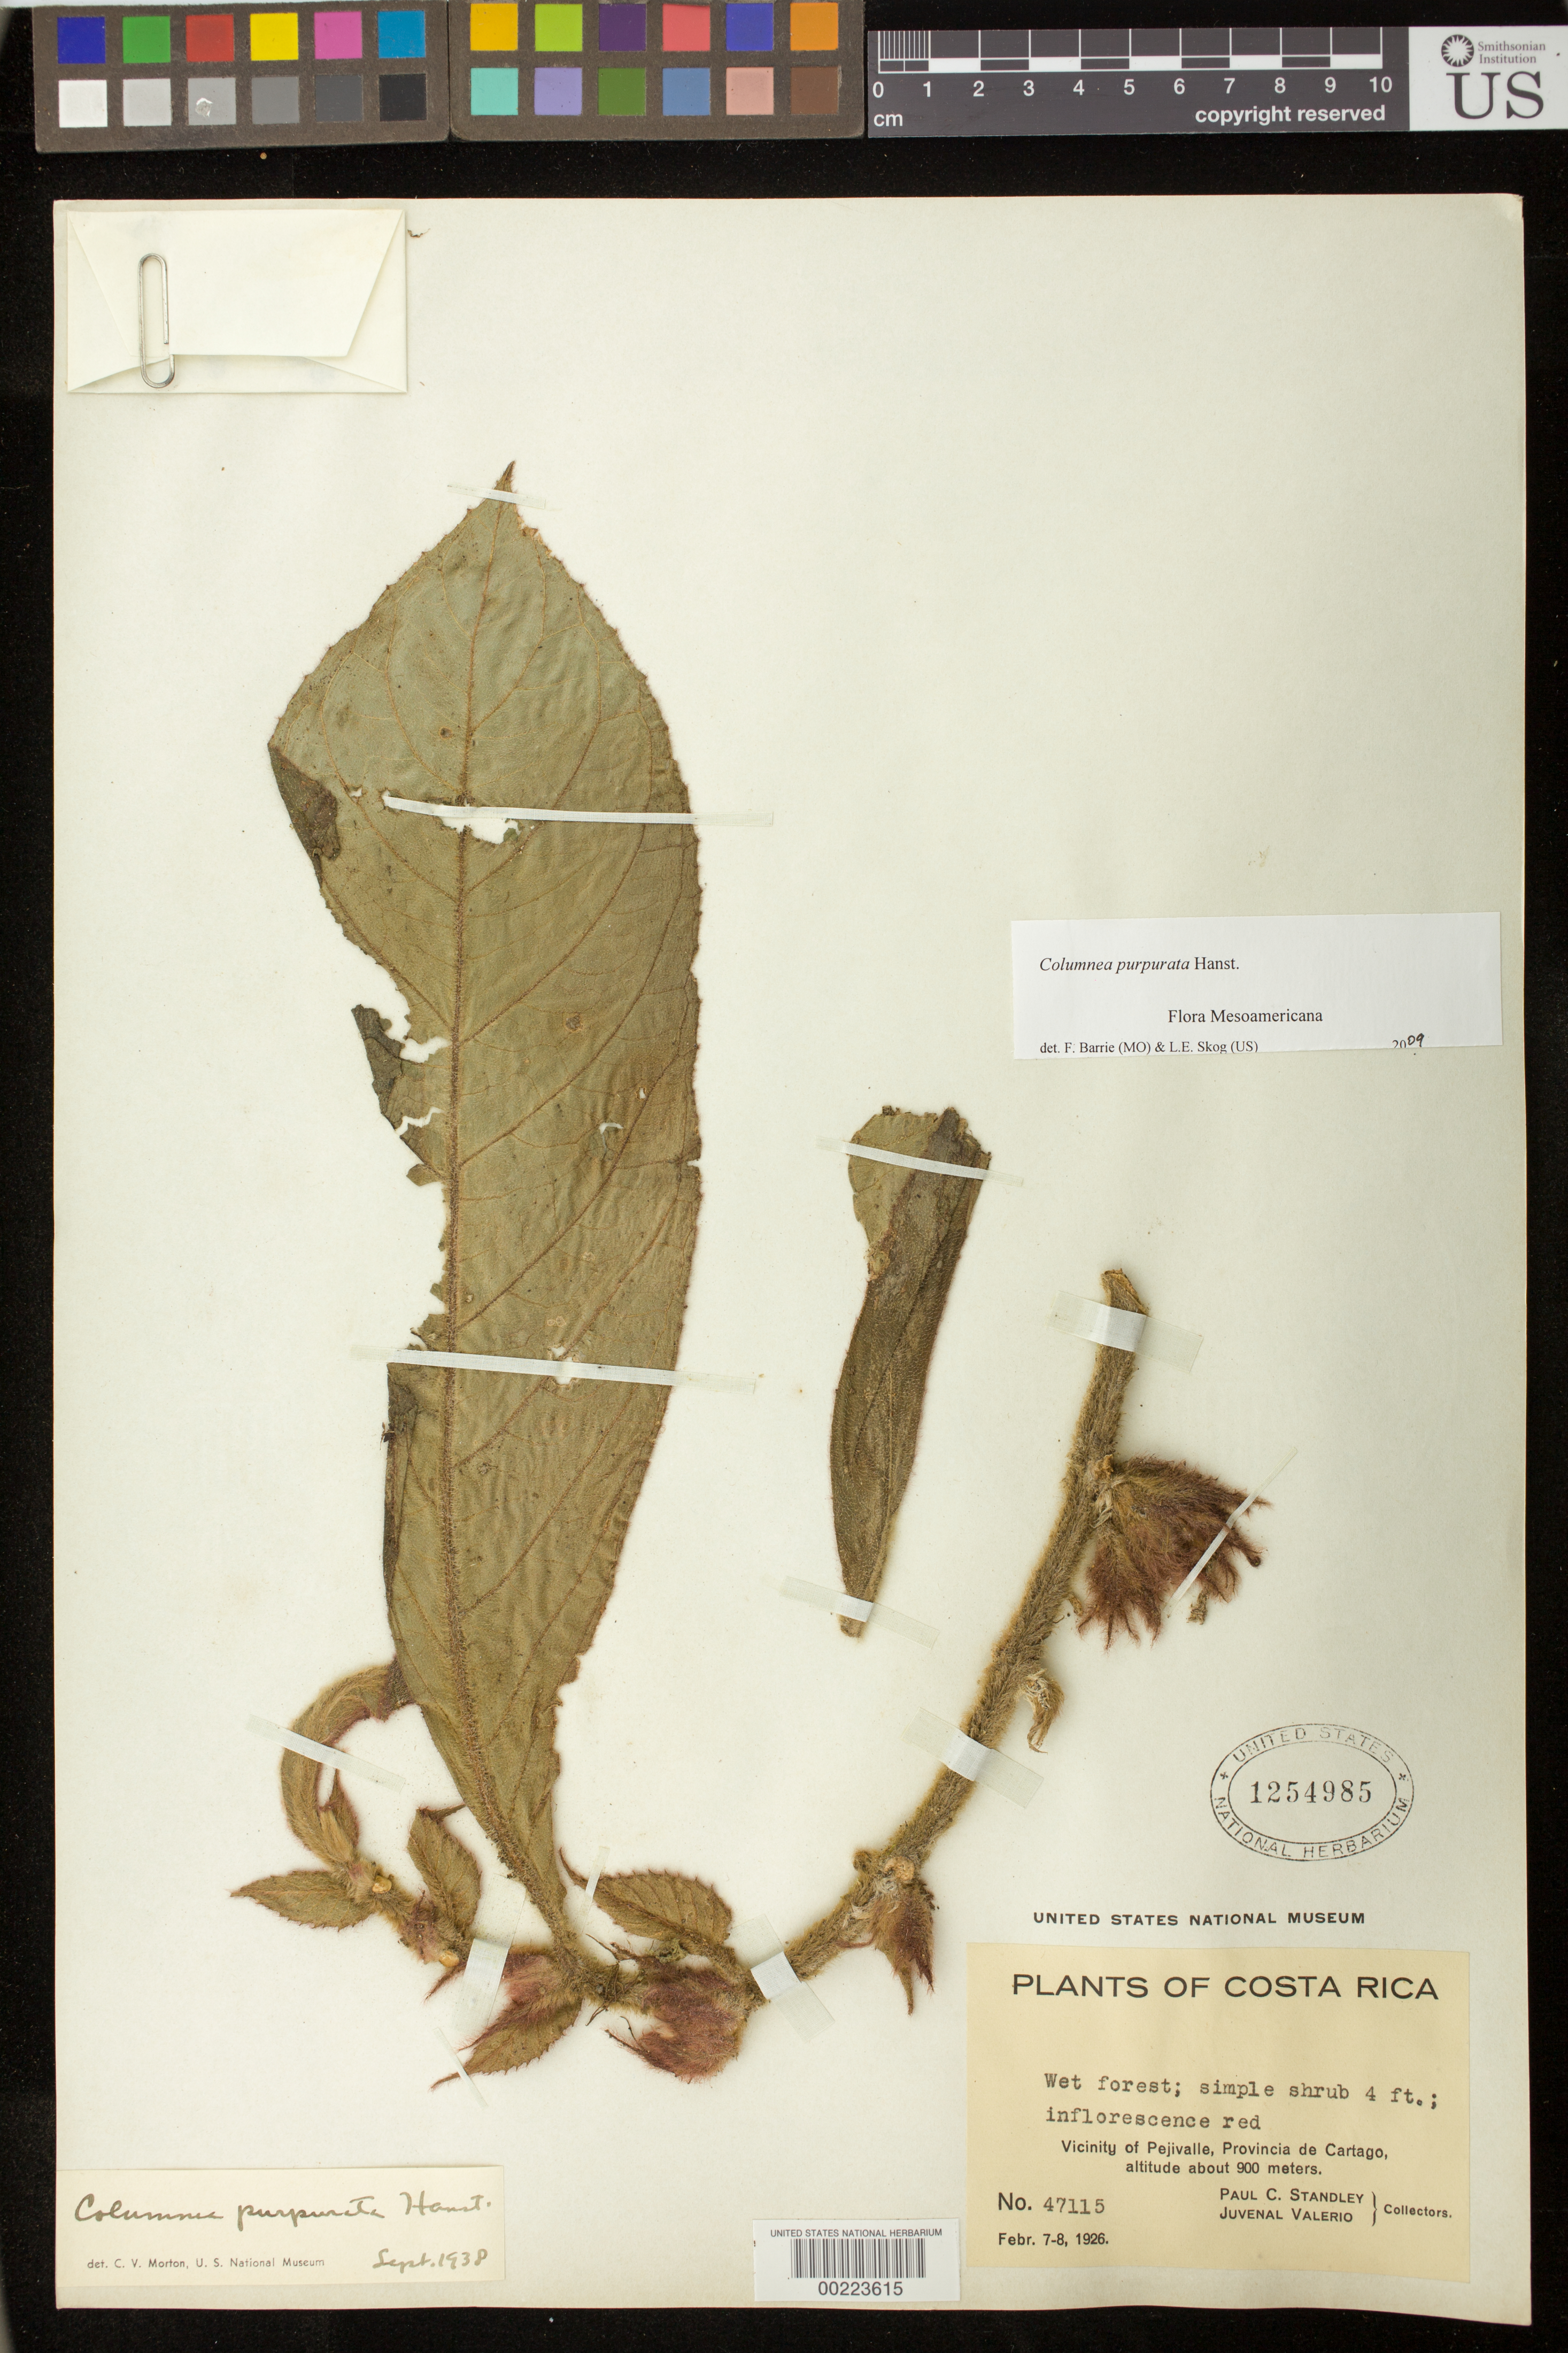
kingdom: Plantae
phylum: Tracheophyta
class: Magnoliopsida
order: Lamiales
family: Gesneriaceae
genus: Columnea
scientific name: Columnea purpurata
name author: Hanst.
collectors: P. C. Standley & J. Valerio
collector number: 47115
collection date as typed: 7-8 Feb 1926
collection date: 1926-02-07/1926-02-08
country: Costa Rica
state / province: Cartago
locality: Vicinity of Pejivalle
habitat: Wet forest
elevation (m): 900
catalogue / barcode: US 1254985